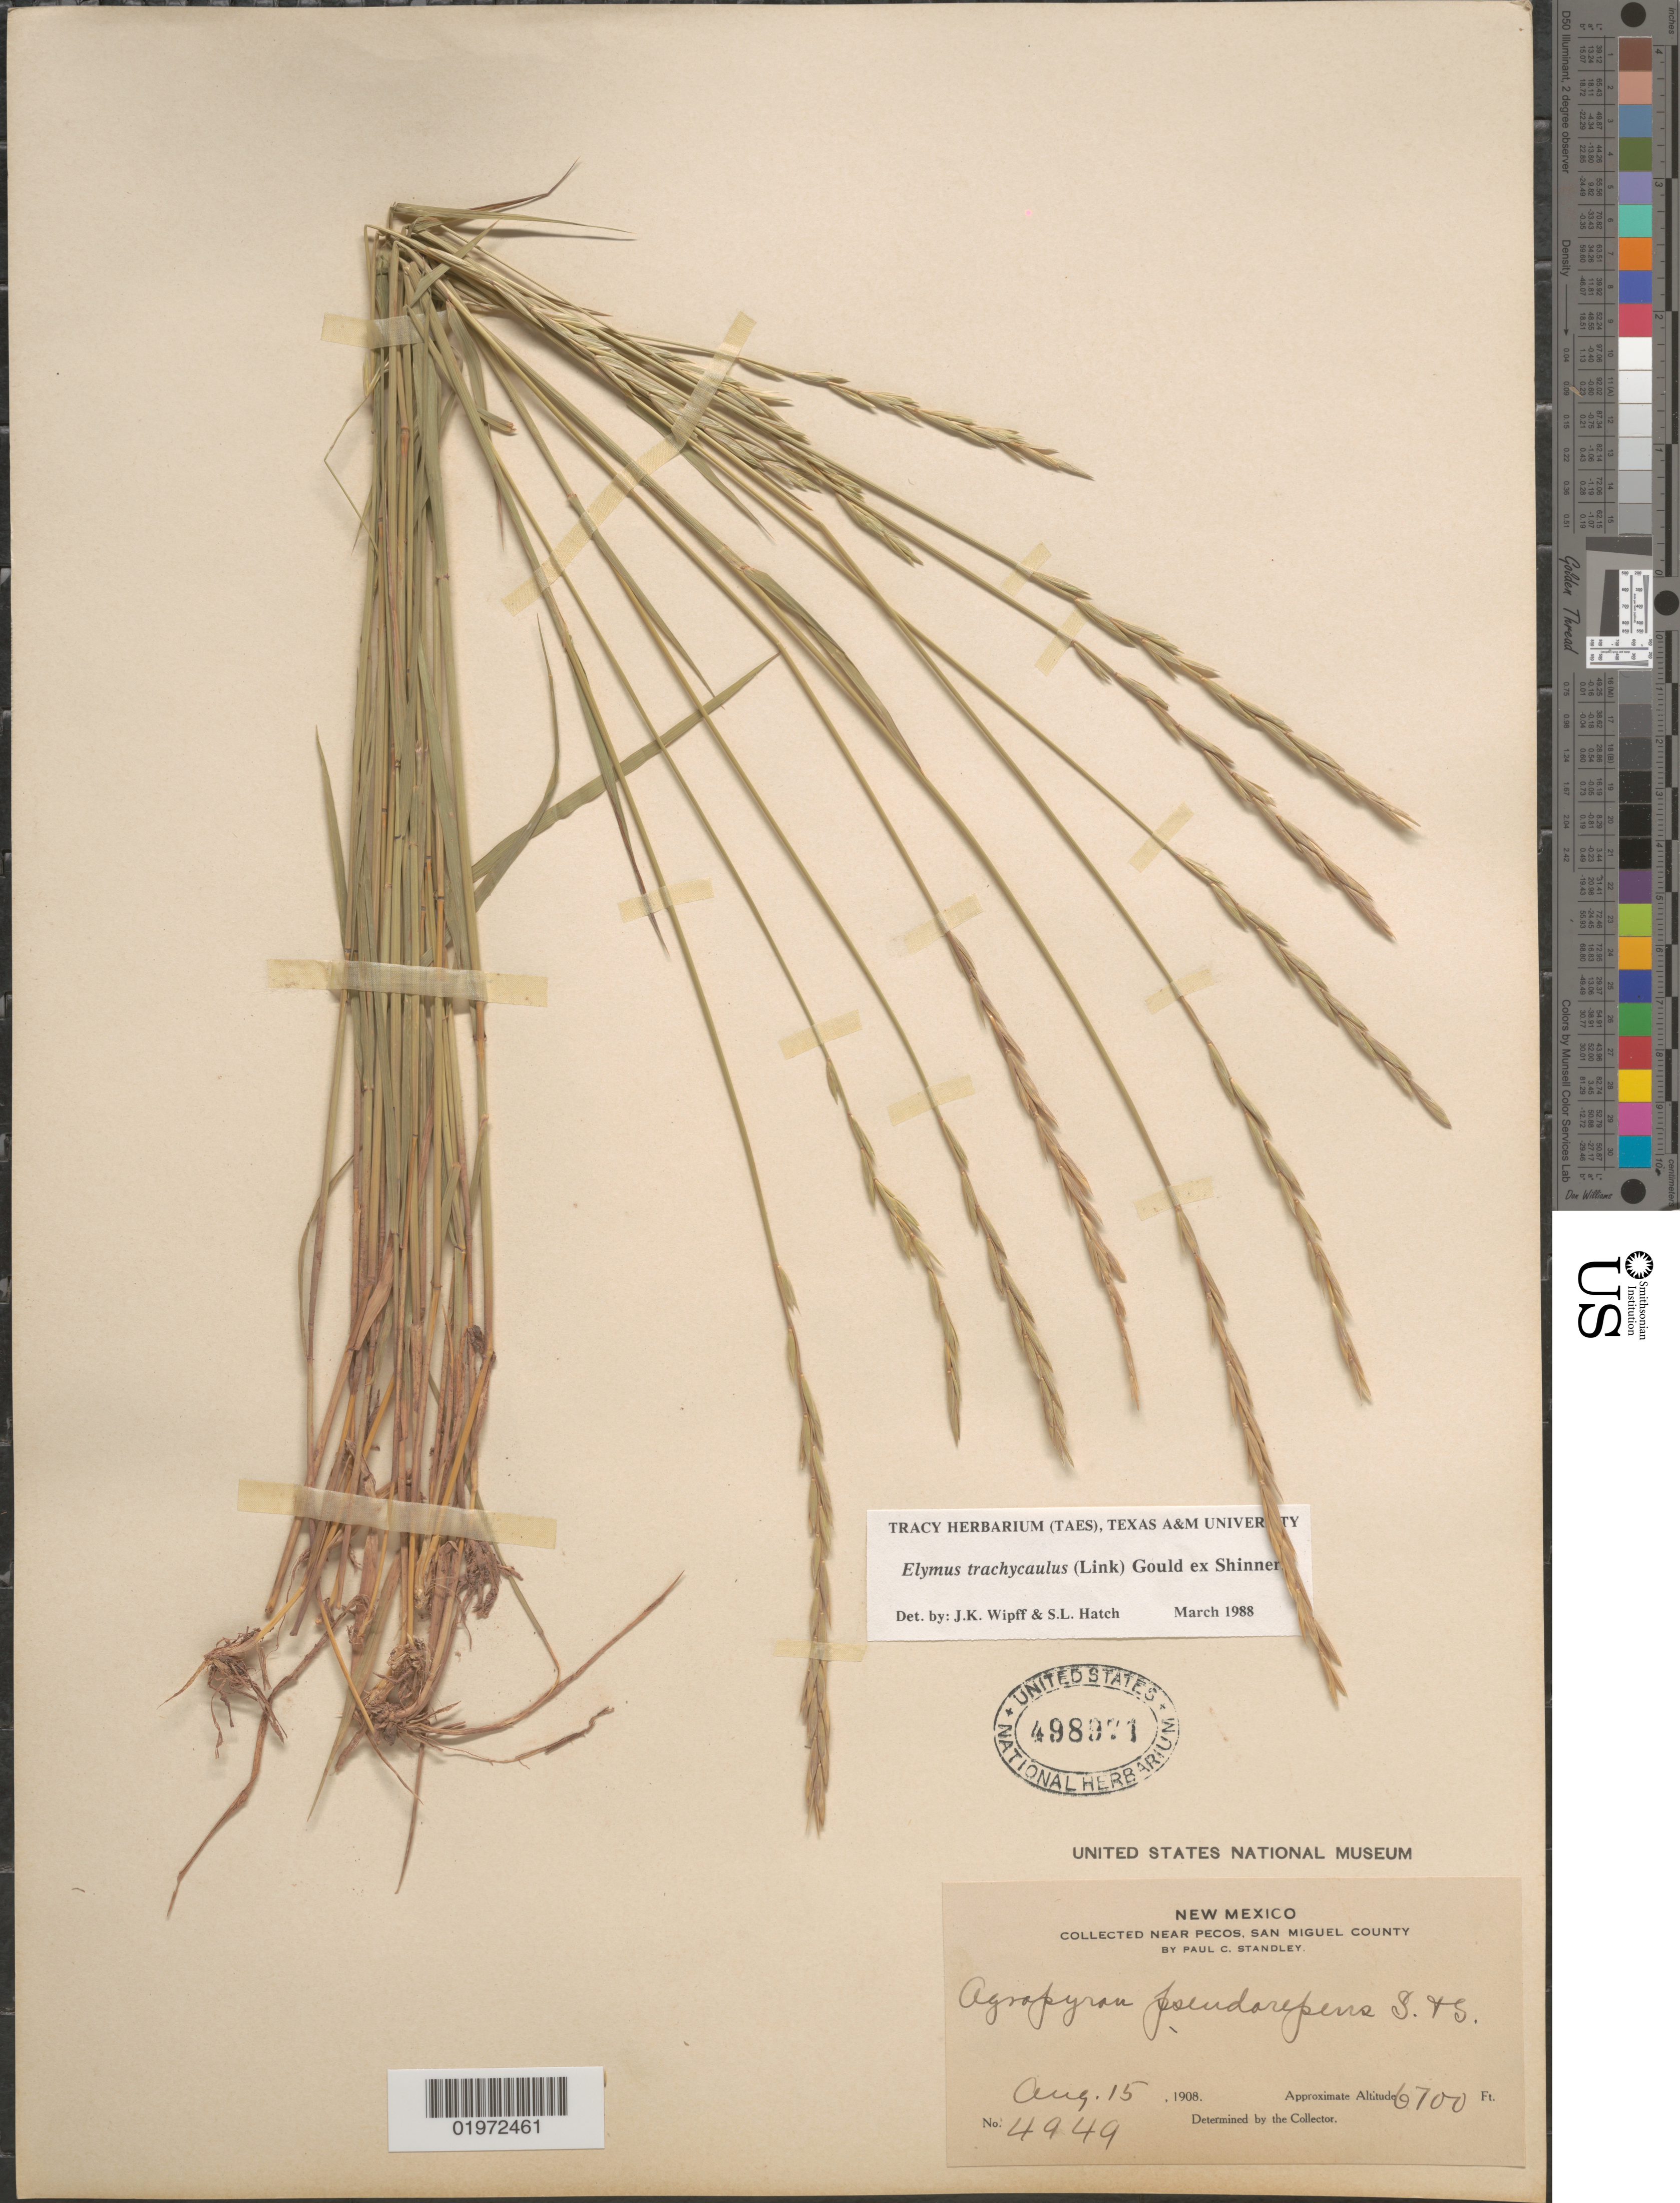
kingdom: Plantae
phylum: Tracheophyta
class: Liliopsida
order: Poales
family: Poaceae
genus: Elymus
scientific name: Elymus trachycaulus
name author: (Link) Gould ex Shinners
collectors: P. C. Standley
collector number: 4949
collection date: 1908-08-15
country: United States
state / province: New Mexico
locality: Near Pecos, San Miguel County.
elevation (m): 2042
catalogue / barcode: US 498971